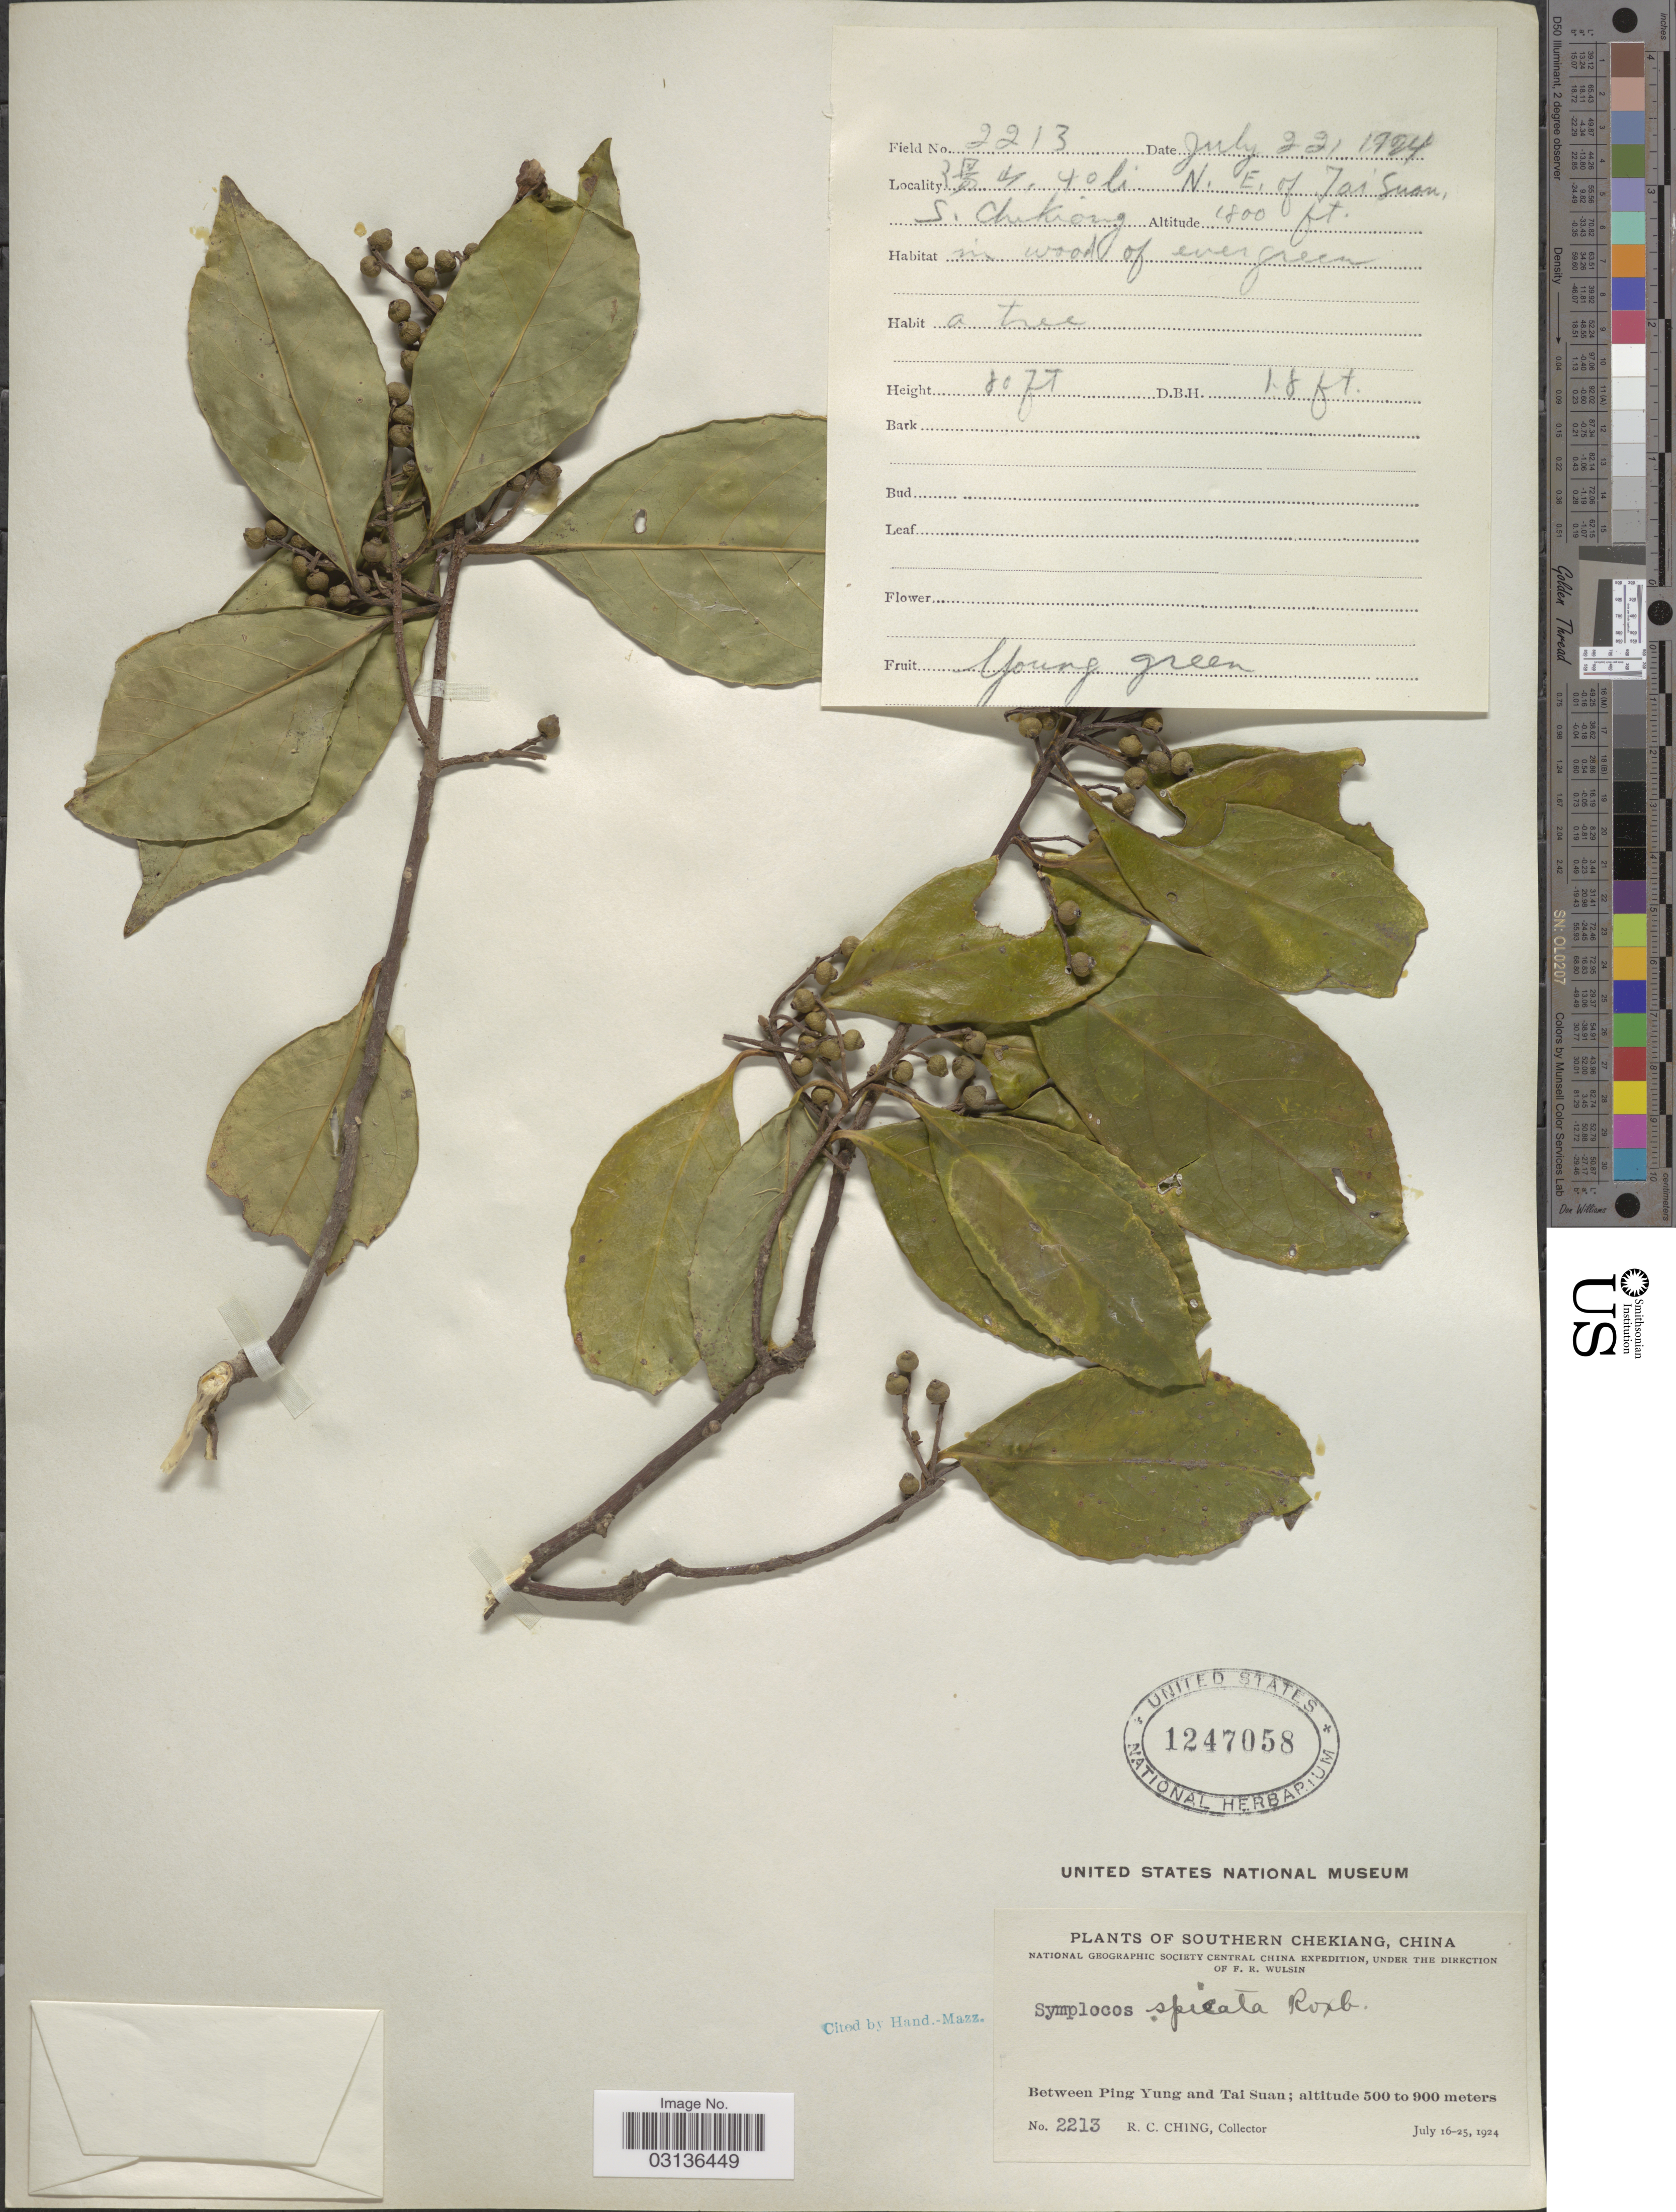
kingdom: Plantae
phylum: Tracheophyta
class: Magnoliopsida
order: Ericales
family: Symplocaceae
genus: Symplocos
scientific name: Symplocos cochinchinensis subsp. laurina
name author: (Retz.) Noot.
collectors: R. C. Ching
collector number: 2213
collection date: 1924-07-22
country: China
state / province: Zhejiang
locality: Between Ping Yung and Tai Suan. 40 li N. E. of Tai Suan.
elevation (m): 549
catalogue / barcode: US 1247058